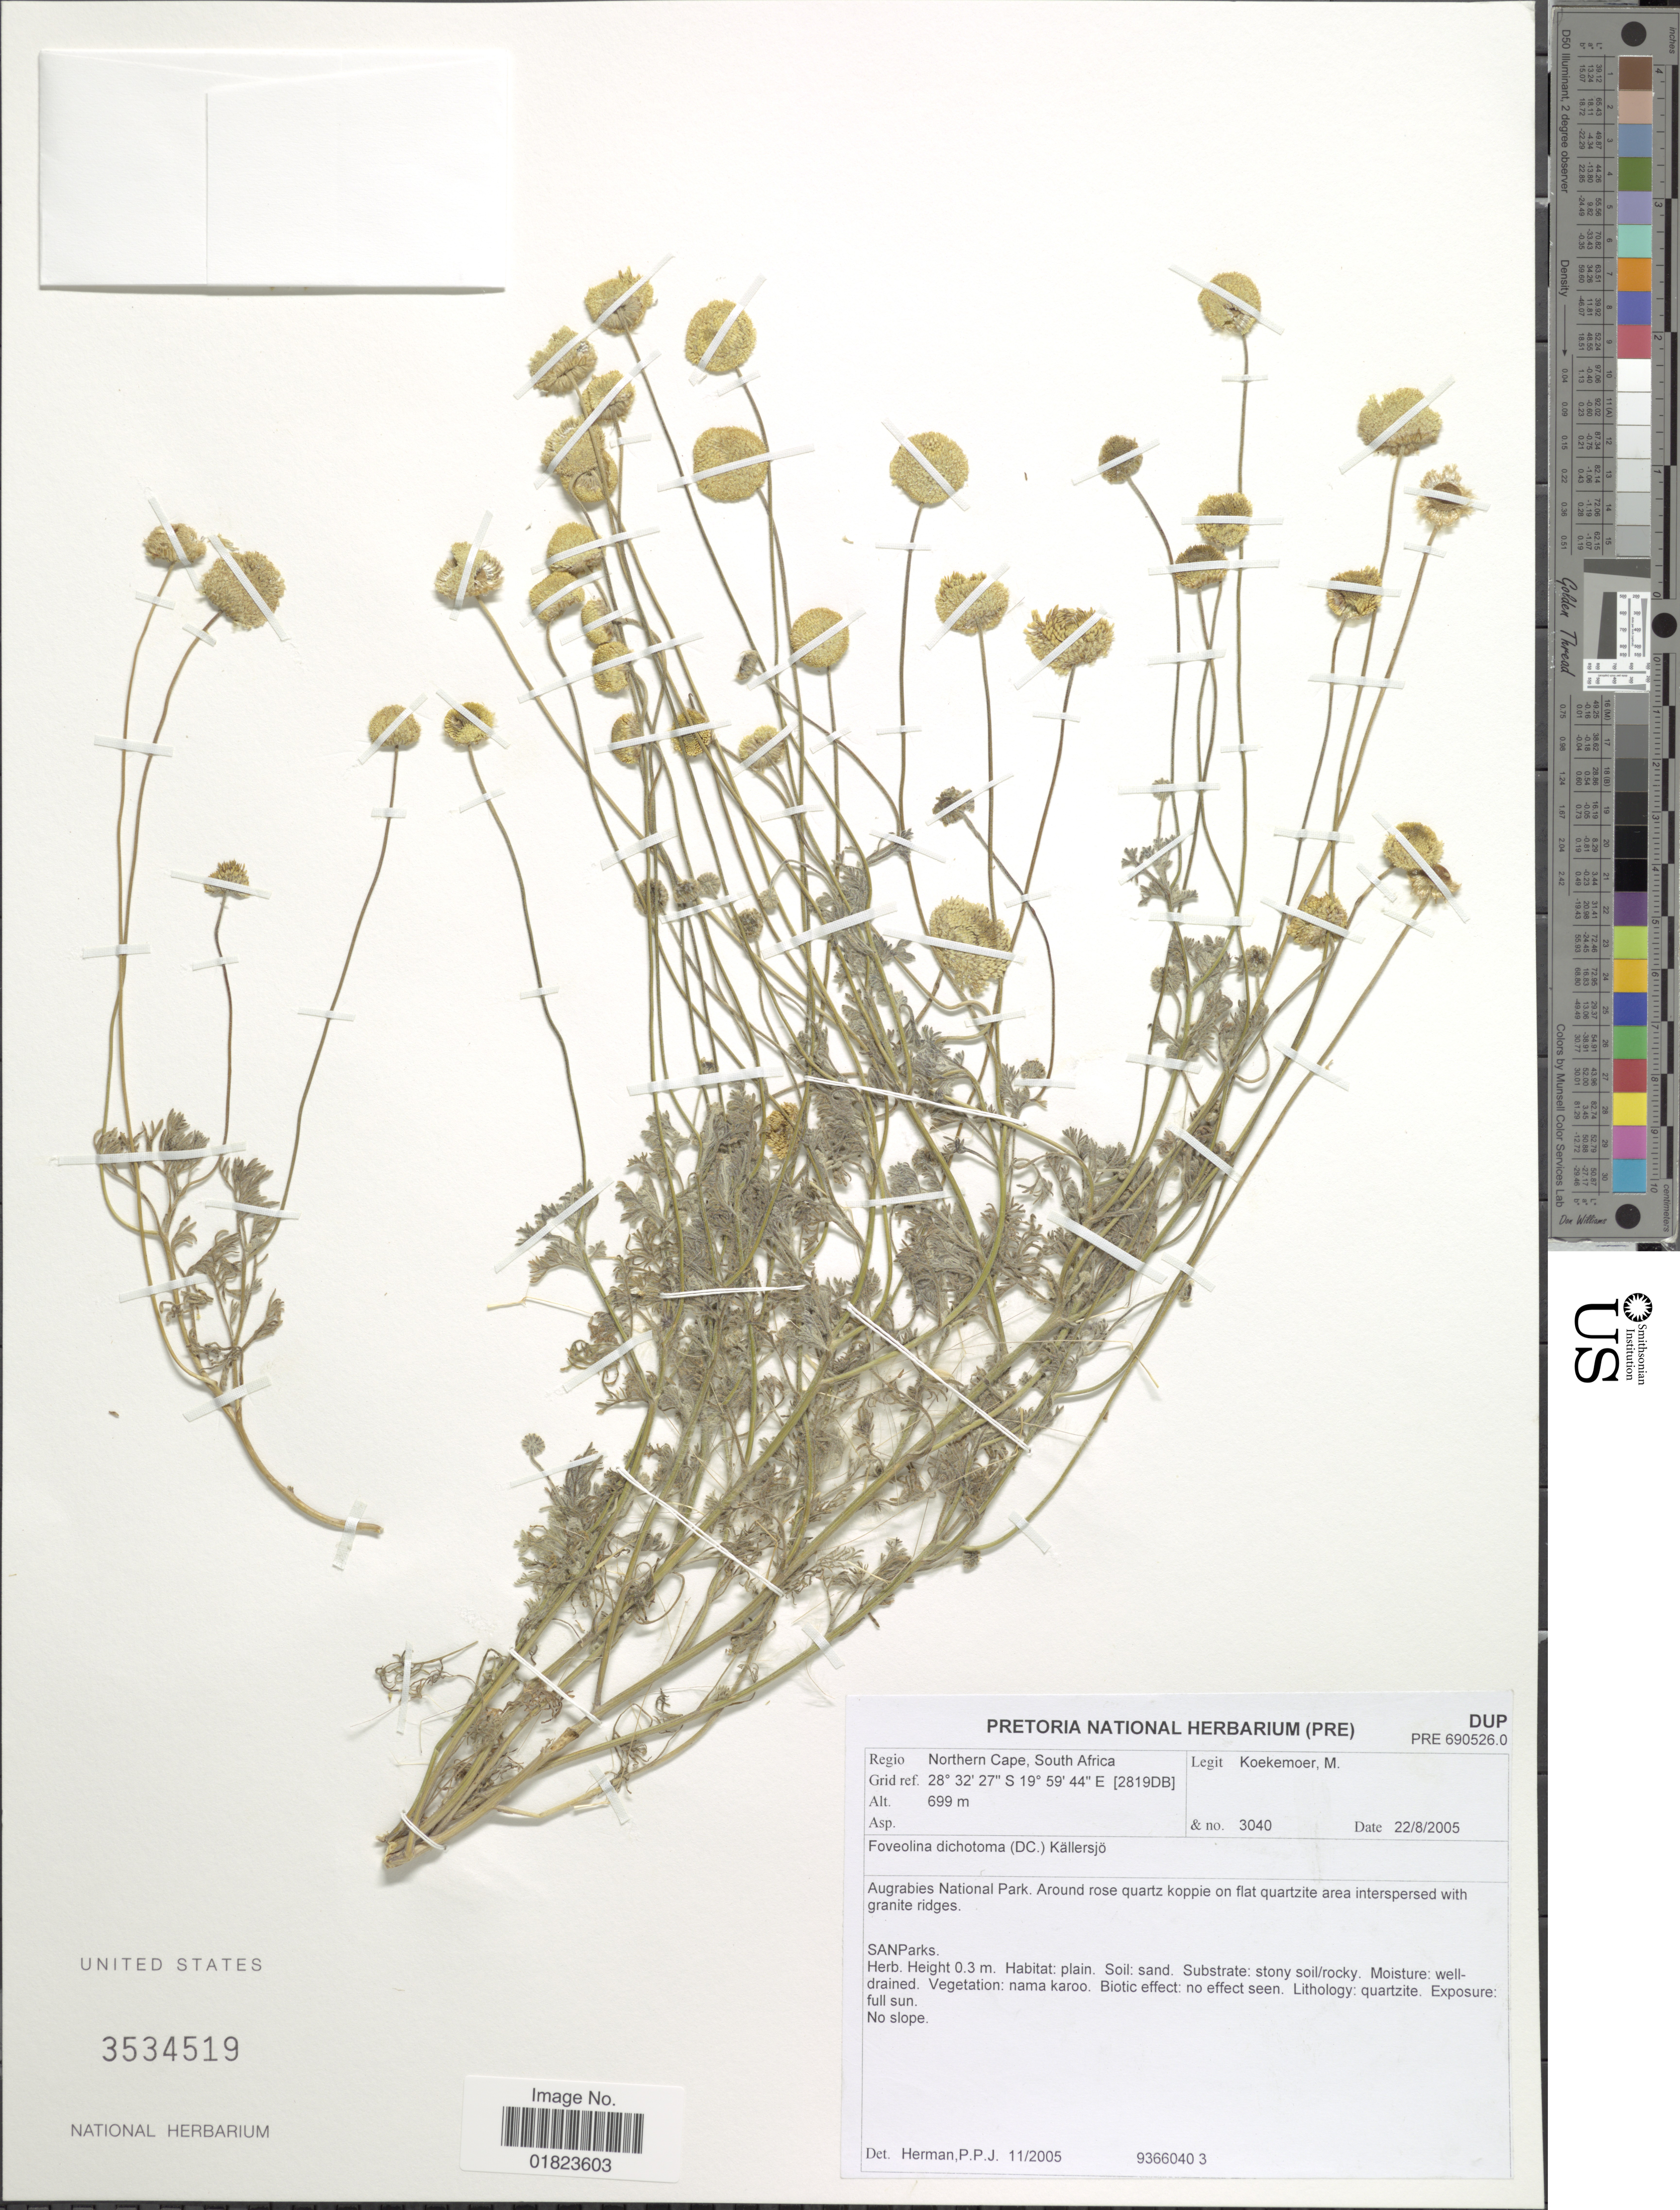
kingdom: Plantae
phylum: Tracheophyta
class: Magnoliopsida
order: Asterales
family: Asteraceae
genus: Foveolina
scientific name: Foveolina dichotoma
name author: (DC.) Källersjö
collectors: M. Koekemoer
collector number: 3040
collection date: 2005-08-22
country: South Africa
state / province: Northern Cape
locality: Regio Northern Cape. South Africa. Augrabies National Park. Around rose quartz koppie on flat quartize area interspersed with granite ridges.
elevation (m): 699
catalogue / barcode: US 3534519